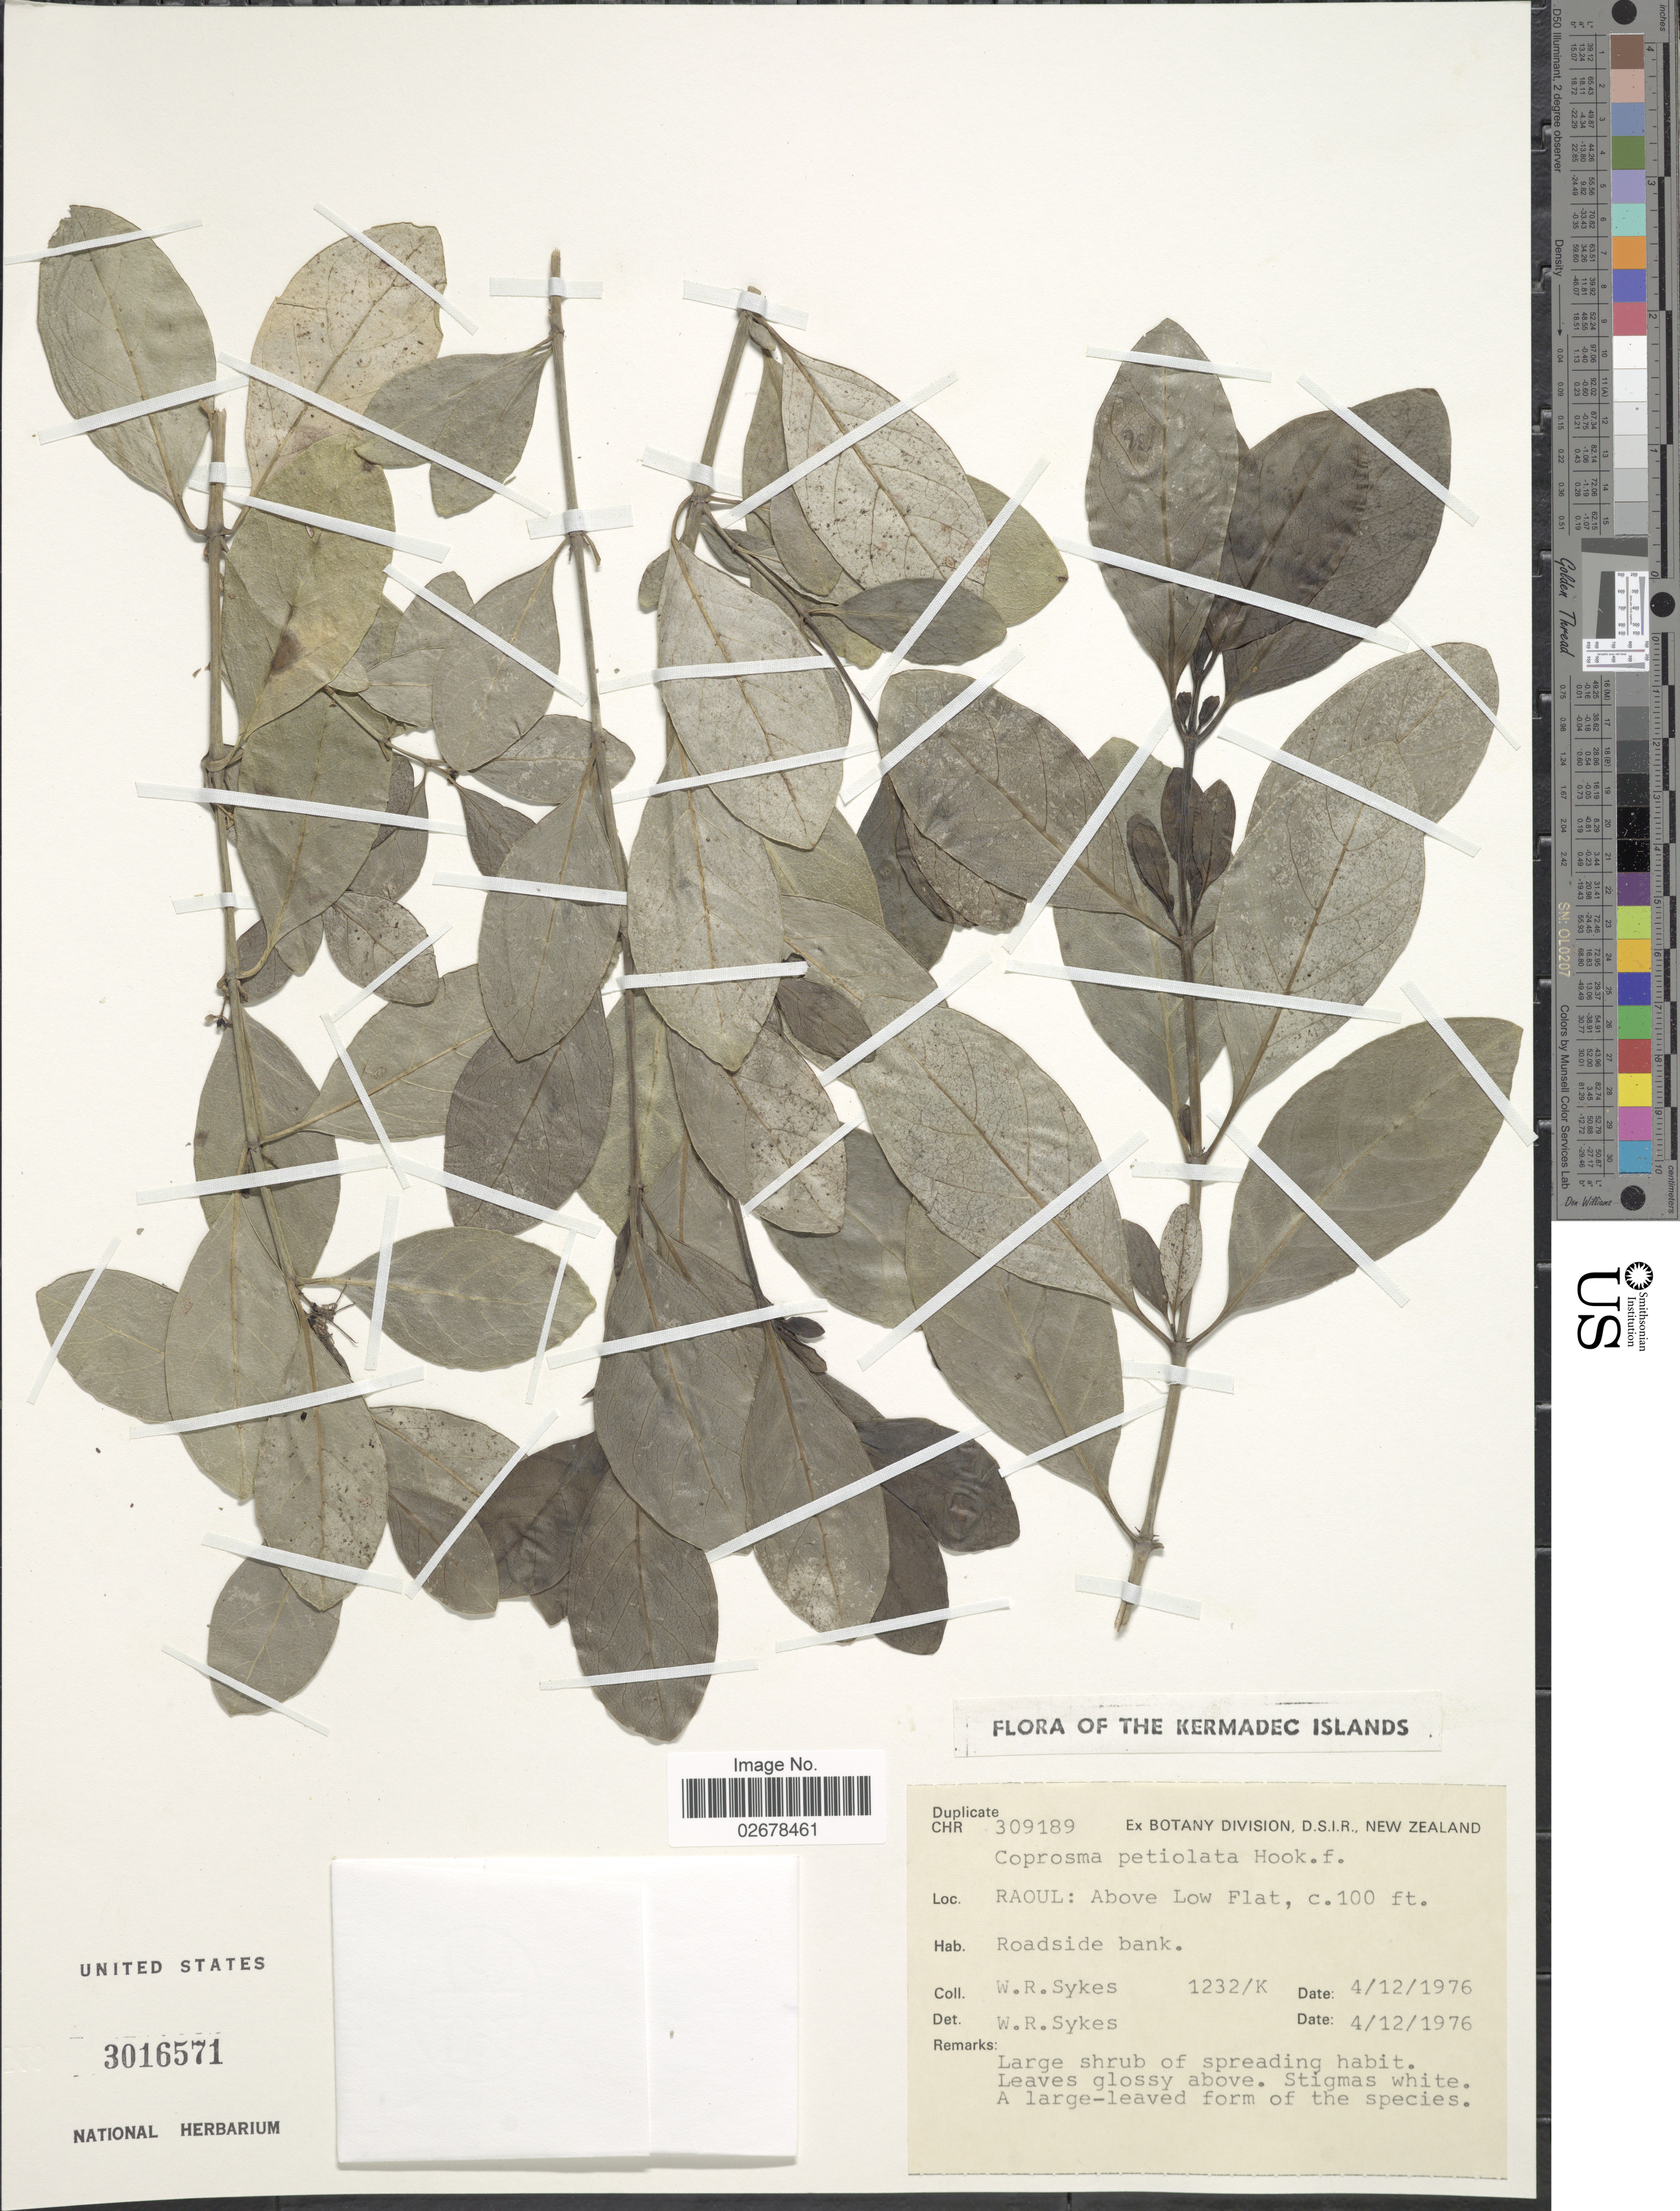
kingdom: Plantae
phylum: Tracheophyta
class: Magnoliopsida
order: Gentianales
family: Rubiaceae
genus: Coprosma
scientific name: Coprosma petiolata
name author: Hook. f.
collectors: W. R. Sykes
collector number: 1232/K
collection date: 1976-12-04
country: New Zealand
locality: Raoul: Above Low Flat, roadside bank.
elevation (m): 30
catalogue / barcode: US 3016571